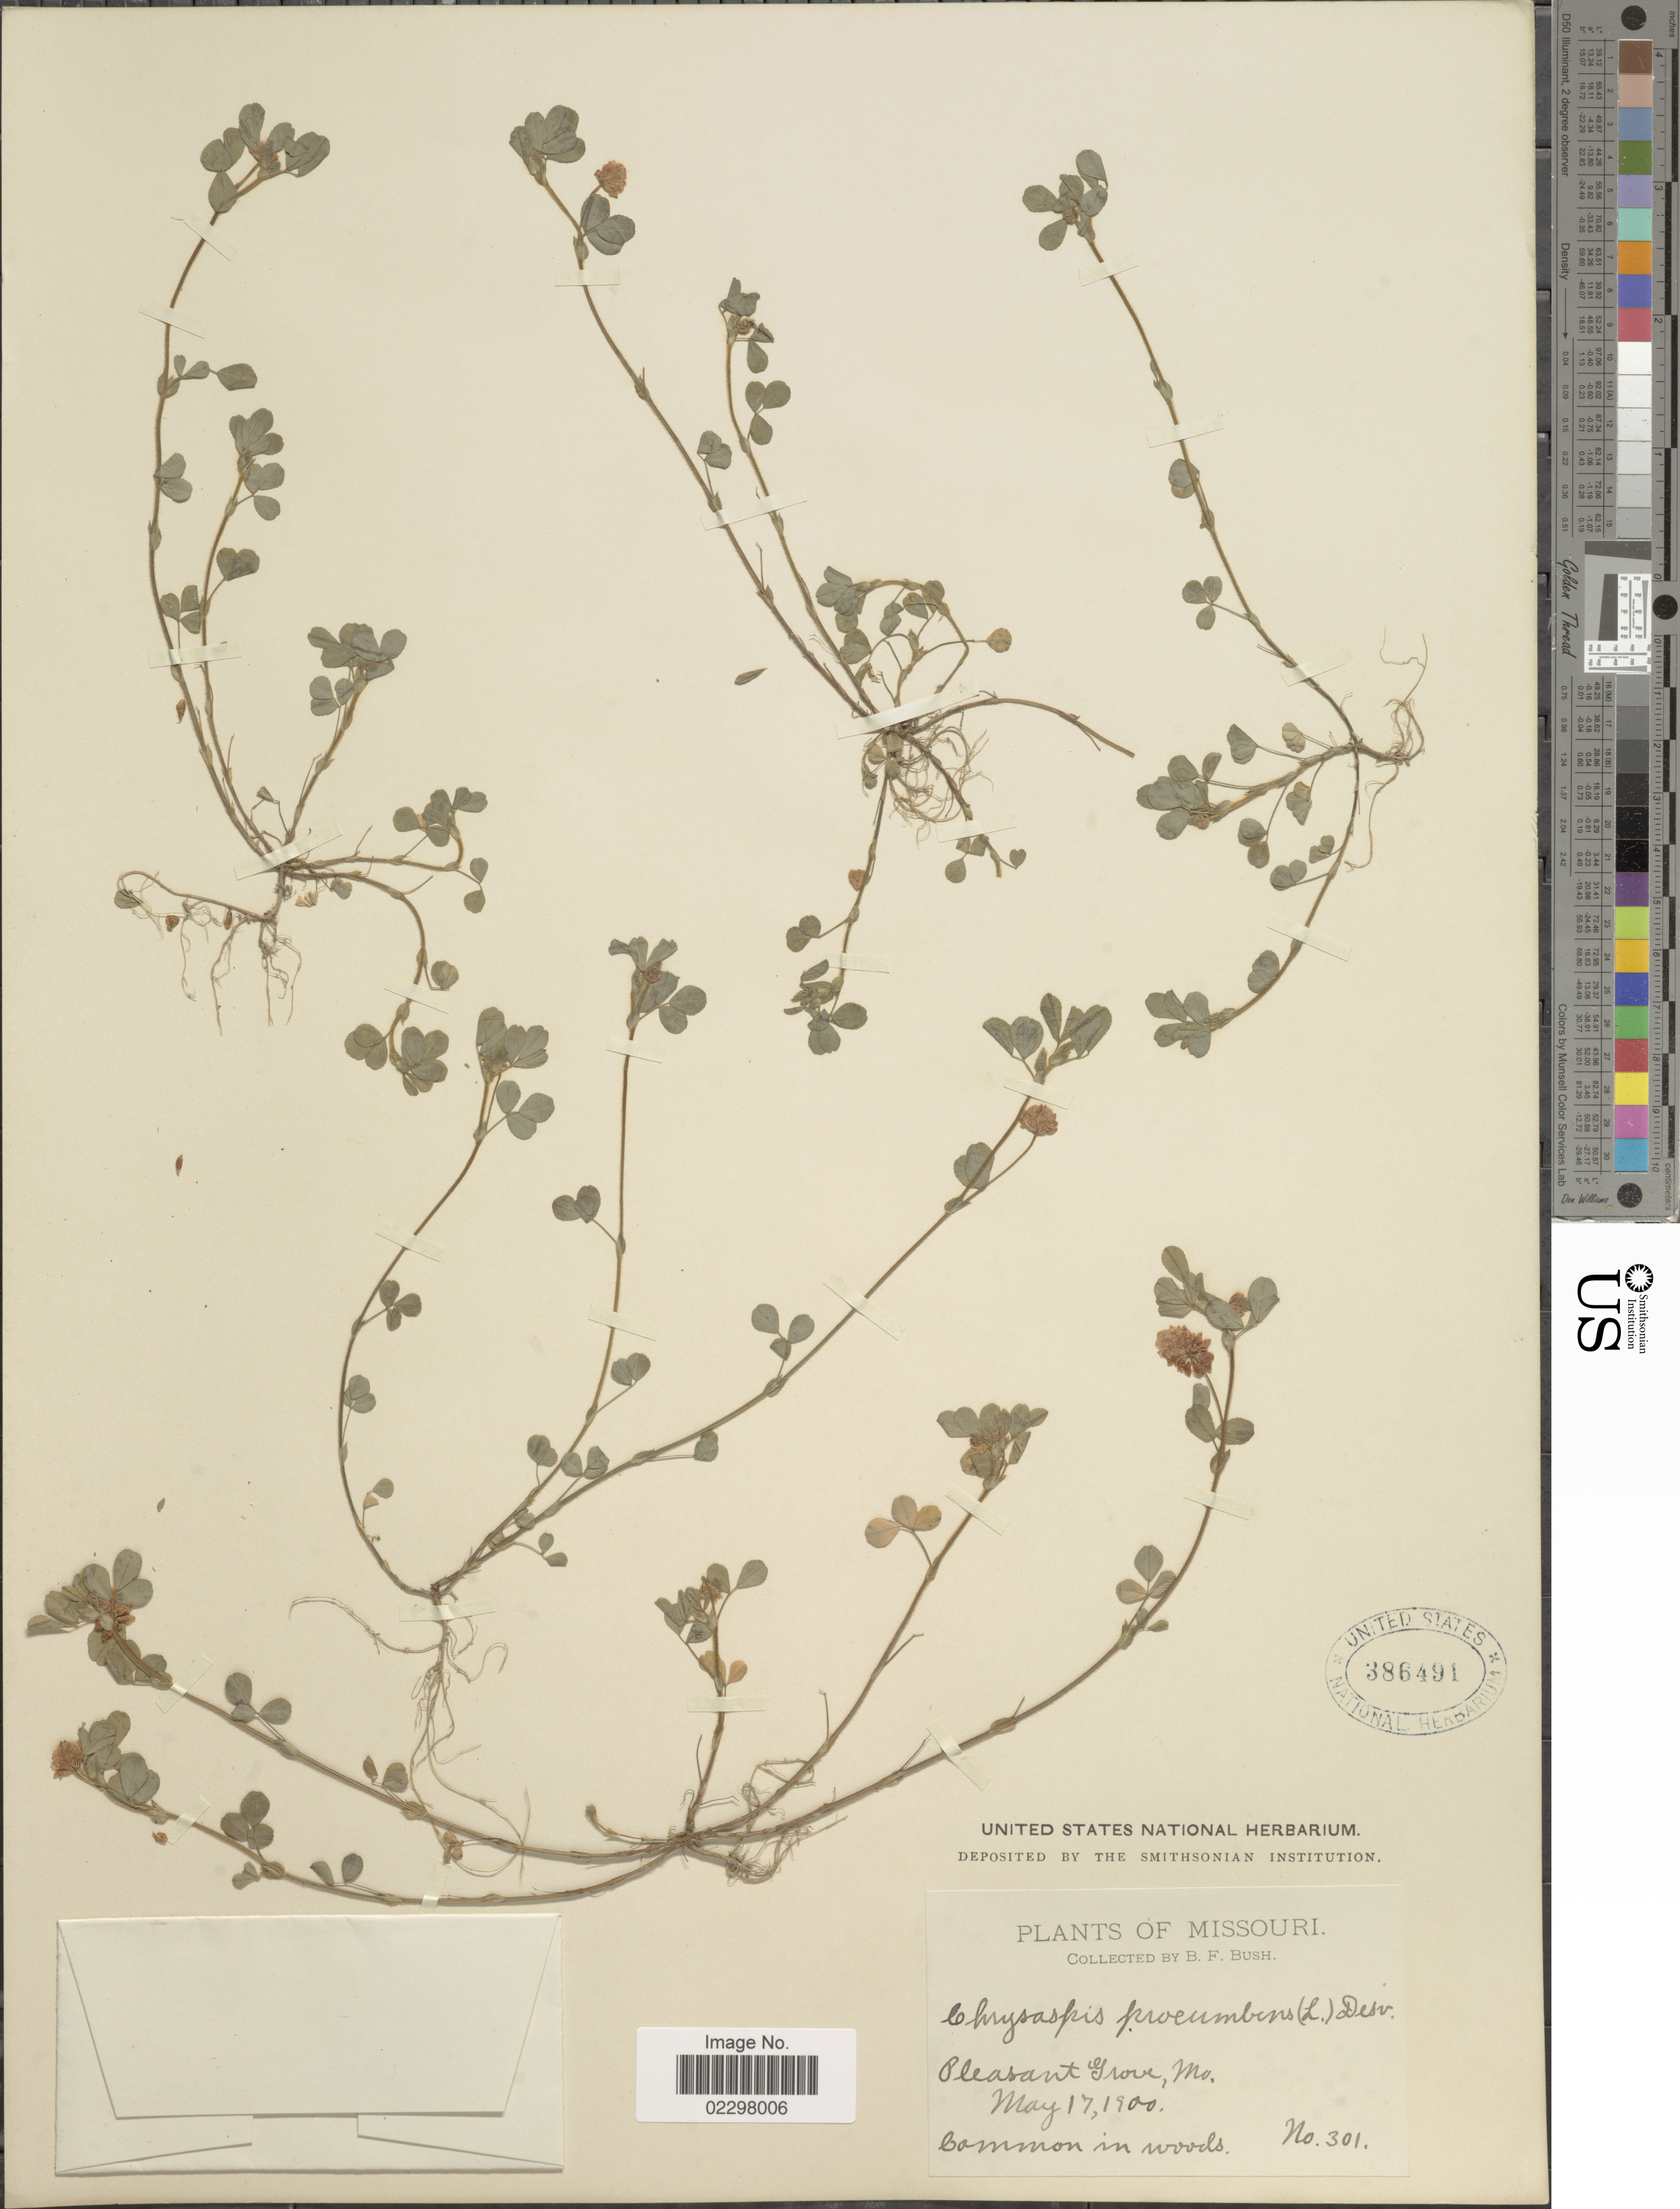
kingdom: Plantae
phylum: Tracheophyta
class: Magnoliopsida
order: Fabales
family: Fabaceae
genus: Trifolium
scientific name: Trifolium procumbens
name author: L.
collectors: B. F. Bush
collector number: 301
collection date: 1900-05-17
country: United States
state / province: Missouri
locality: Pleasant Grove.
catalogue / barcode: US 386491